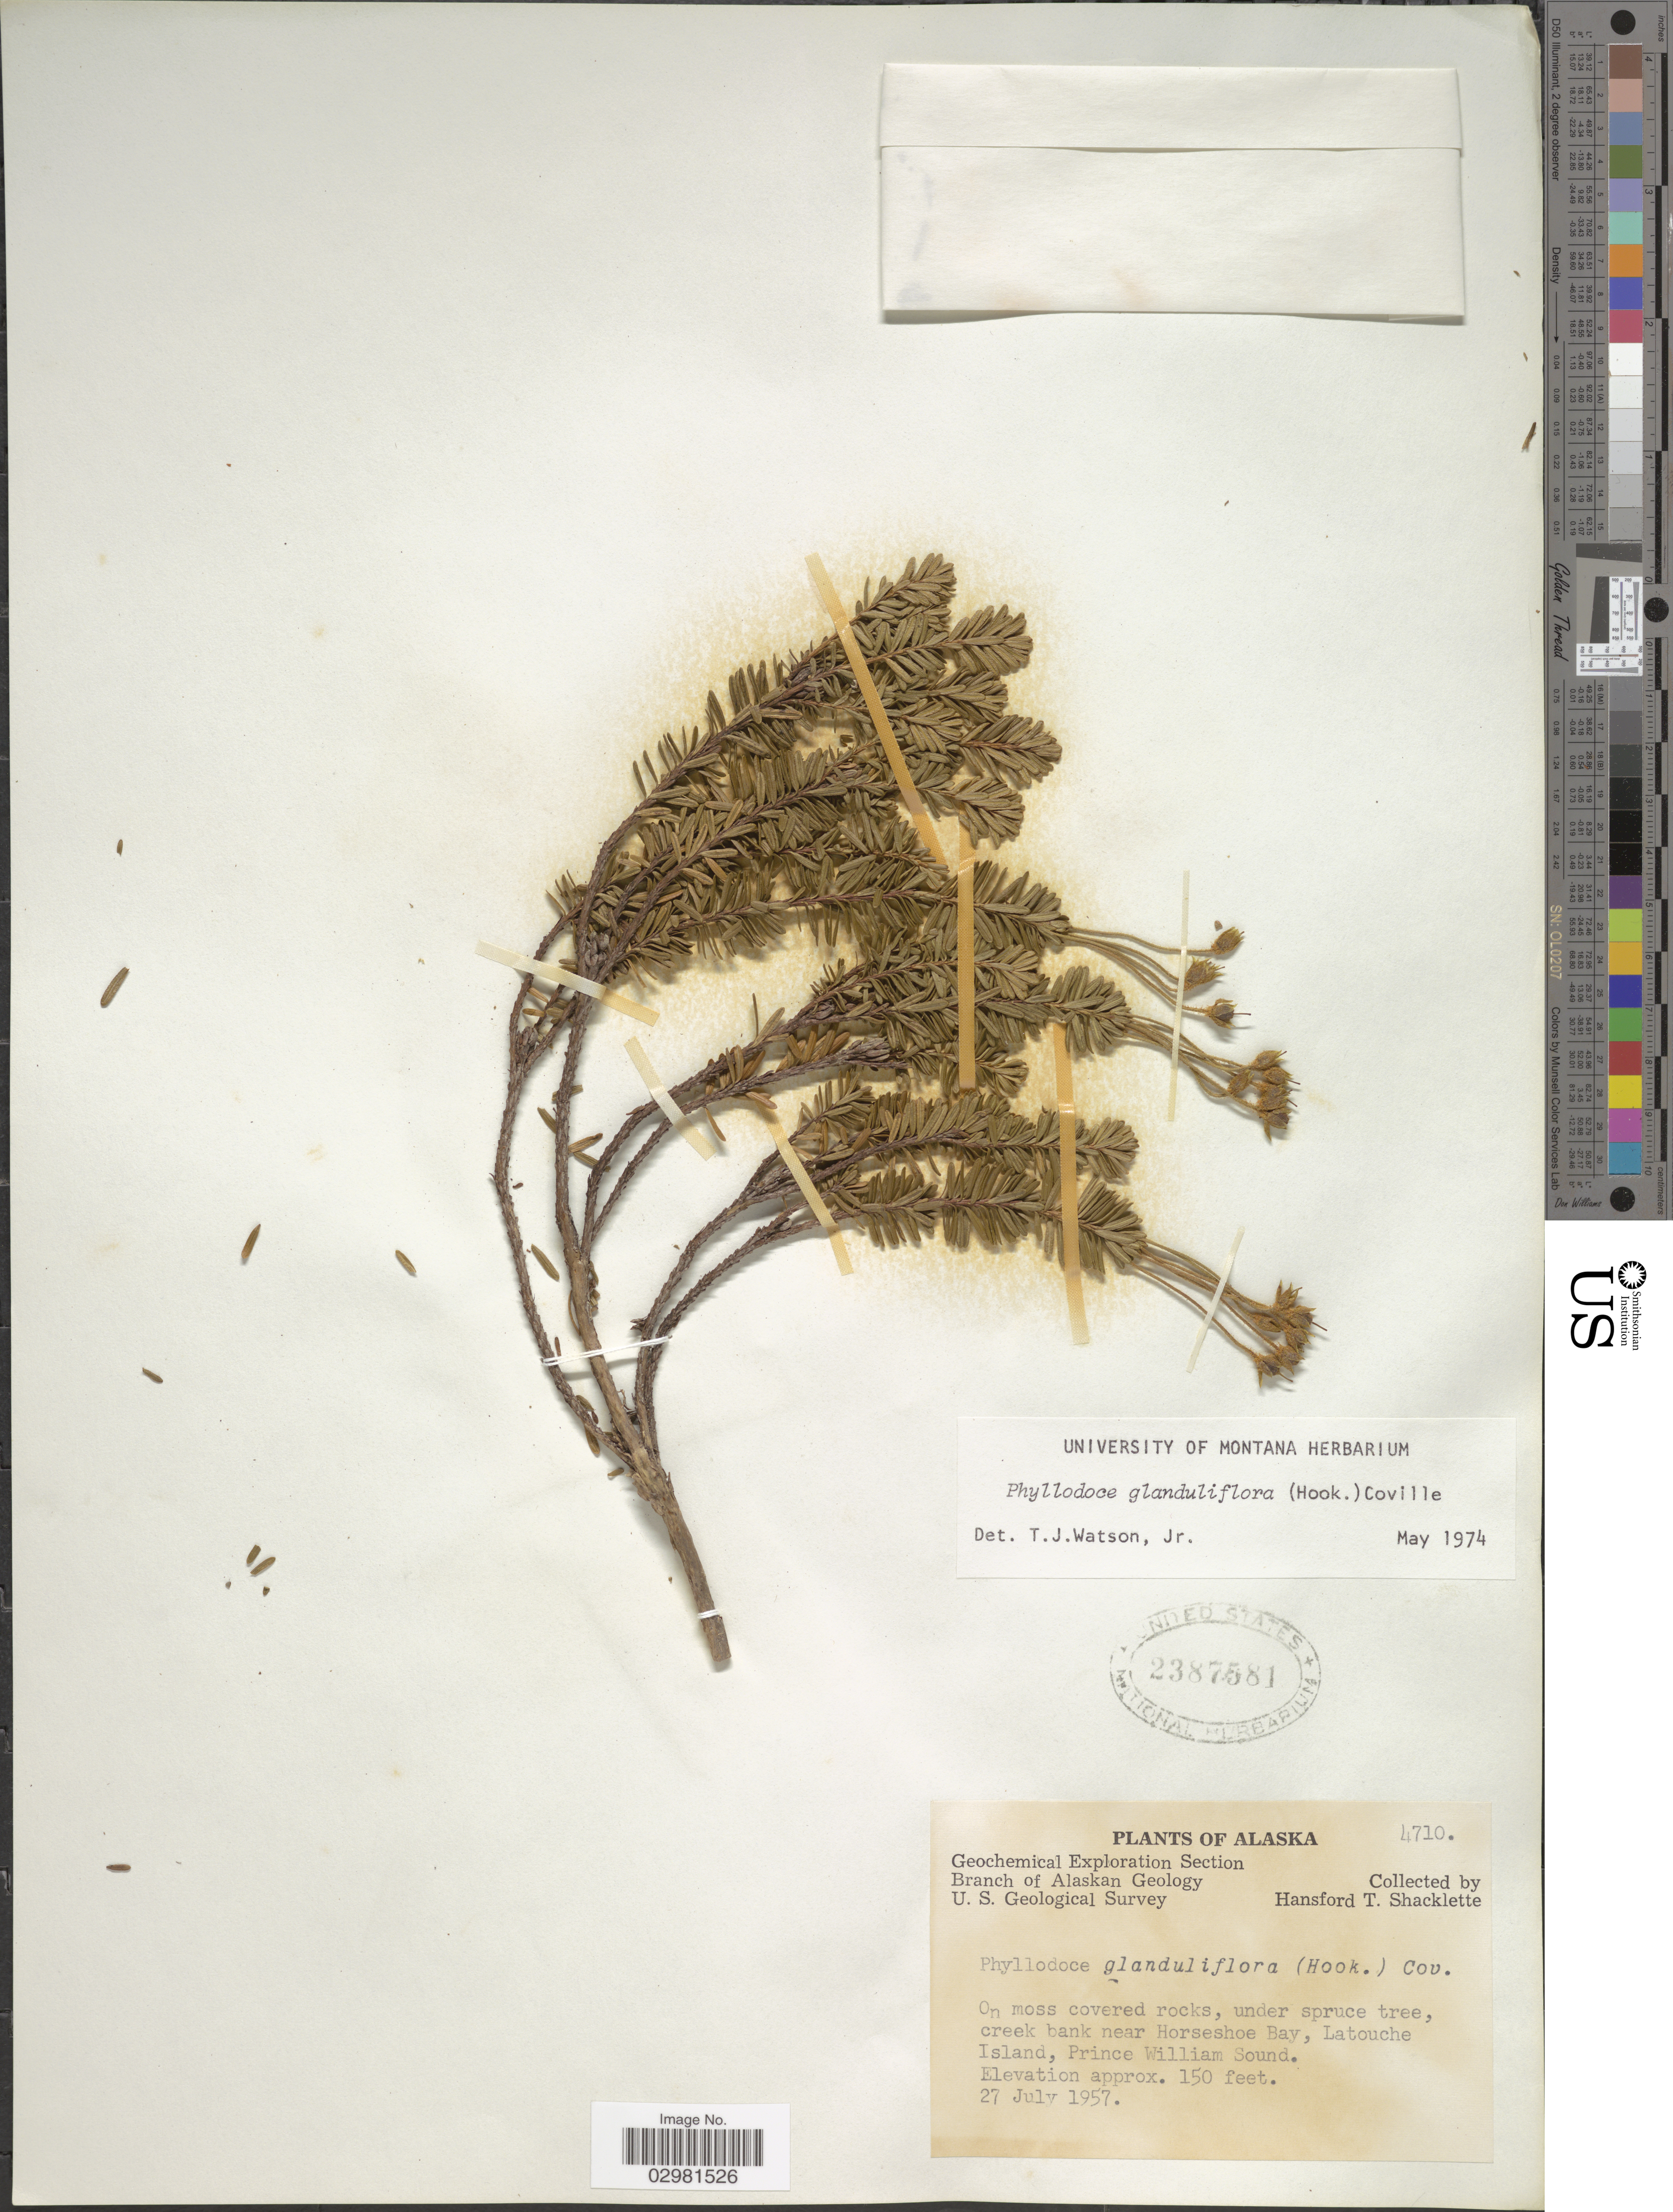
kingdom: Plantae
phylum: Tracheophyta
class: Magnoliopsida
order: Ericales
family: Ericaceae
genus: Phyllodoce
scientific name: Phyllodoce glanduliflora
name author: (Hook.) Coville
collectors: H. Shacklette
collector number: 4710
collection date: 1957-07-27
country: United States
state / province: Alaska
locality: Creek bank near Horseshoe Bay, Latouche Island, Prince William Sound.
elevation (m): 46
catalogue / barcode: US 2387581